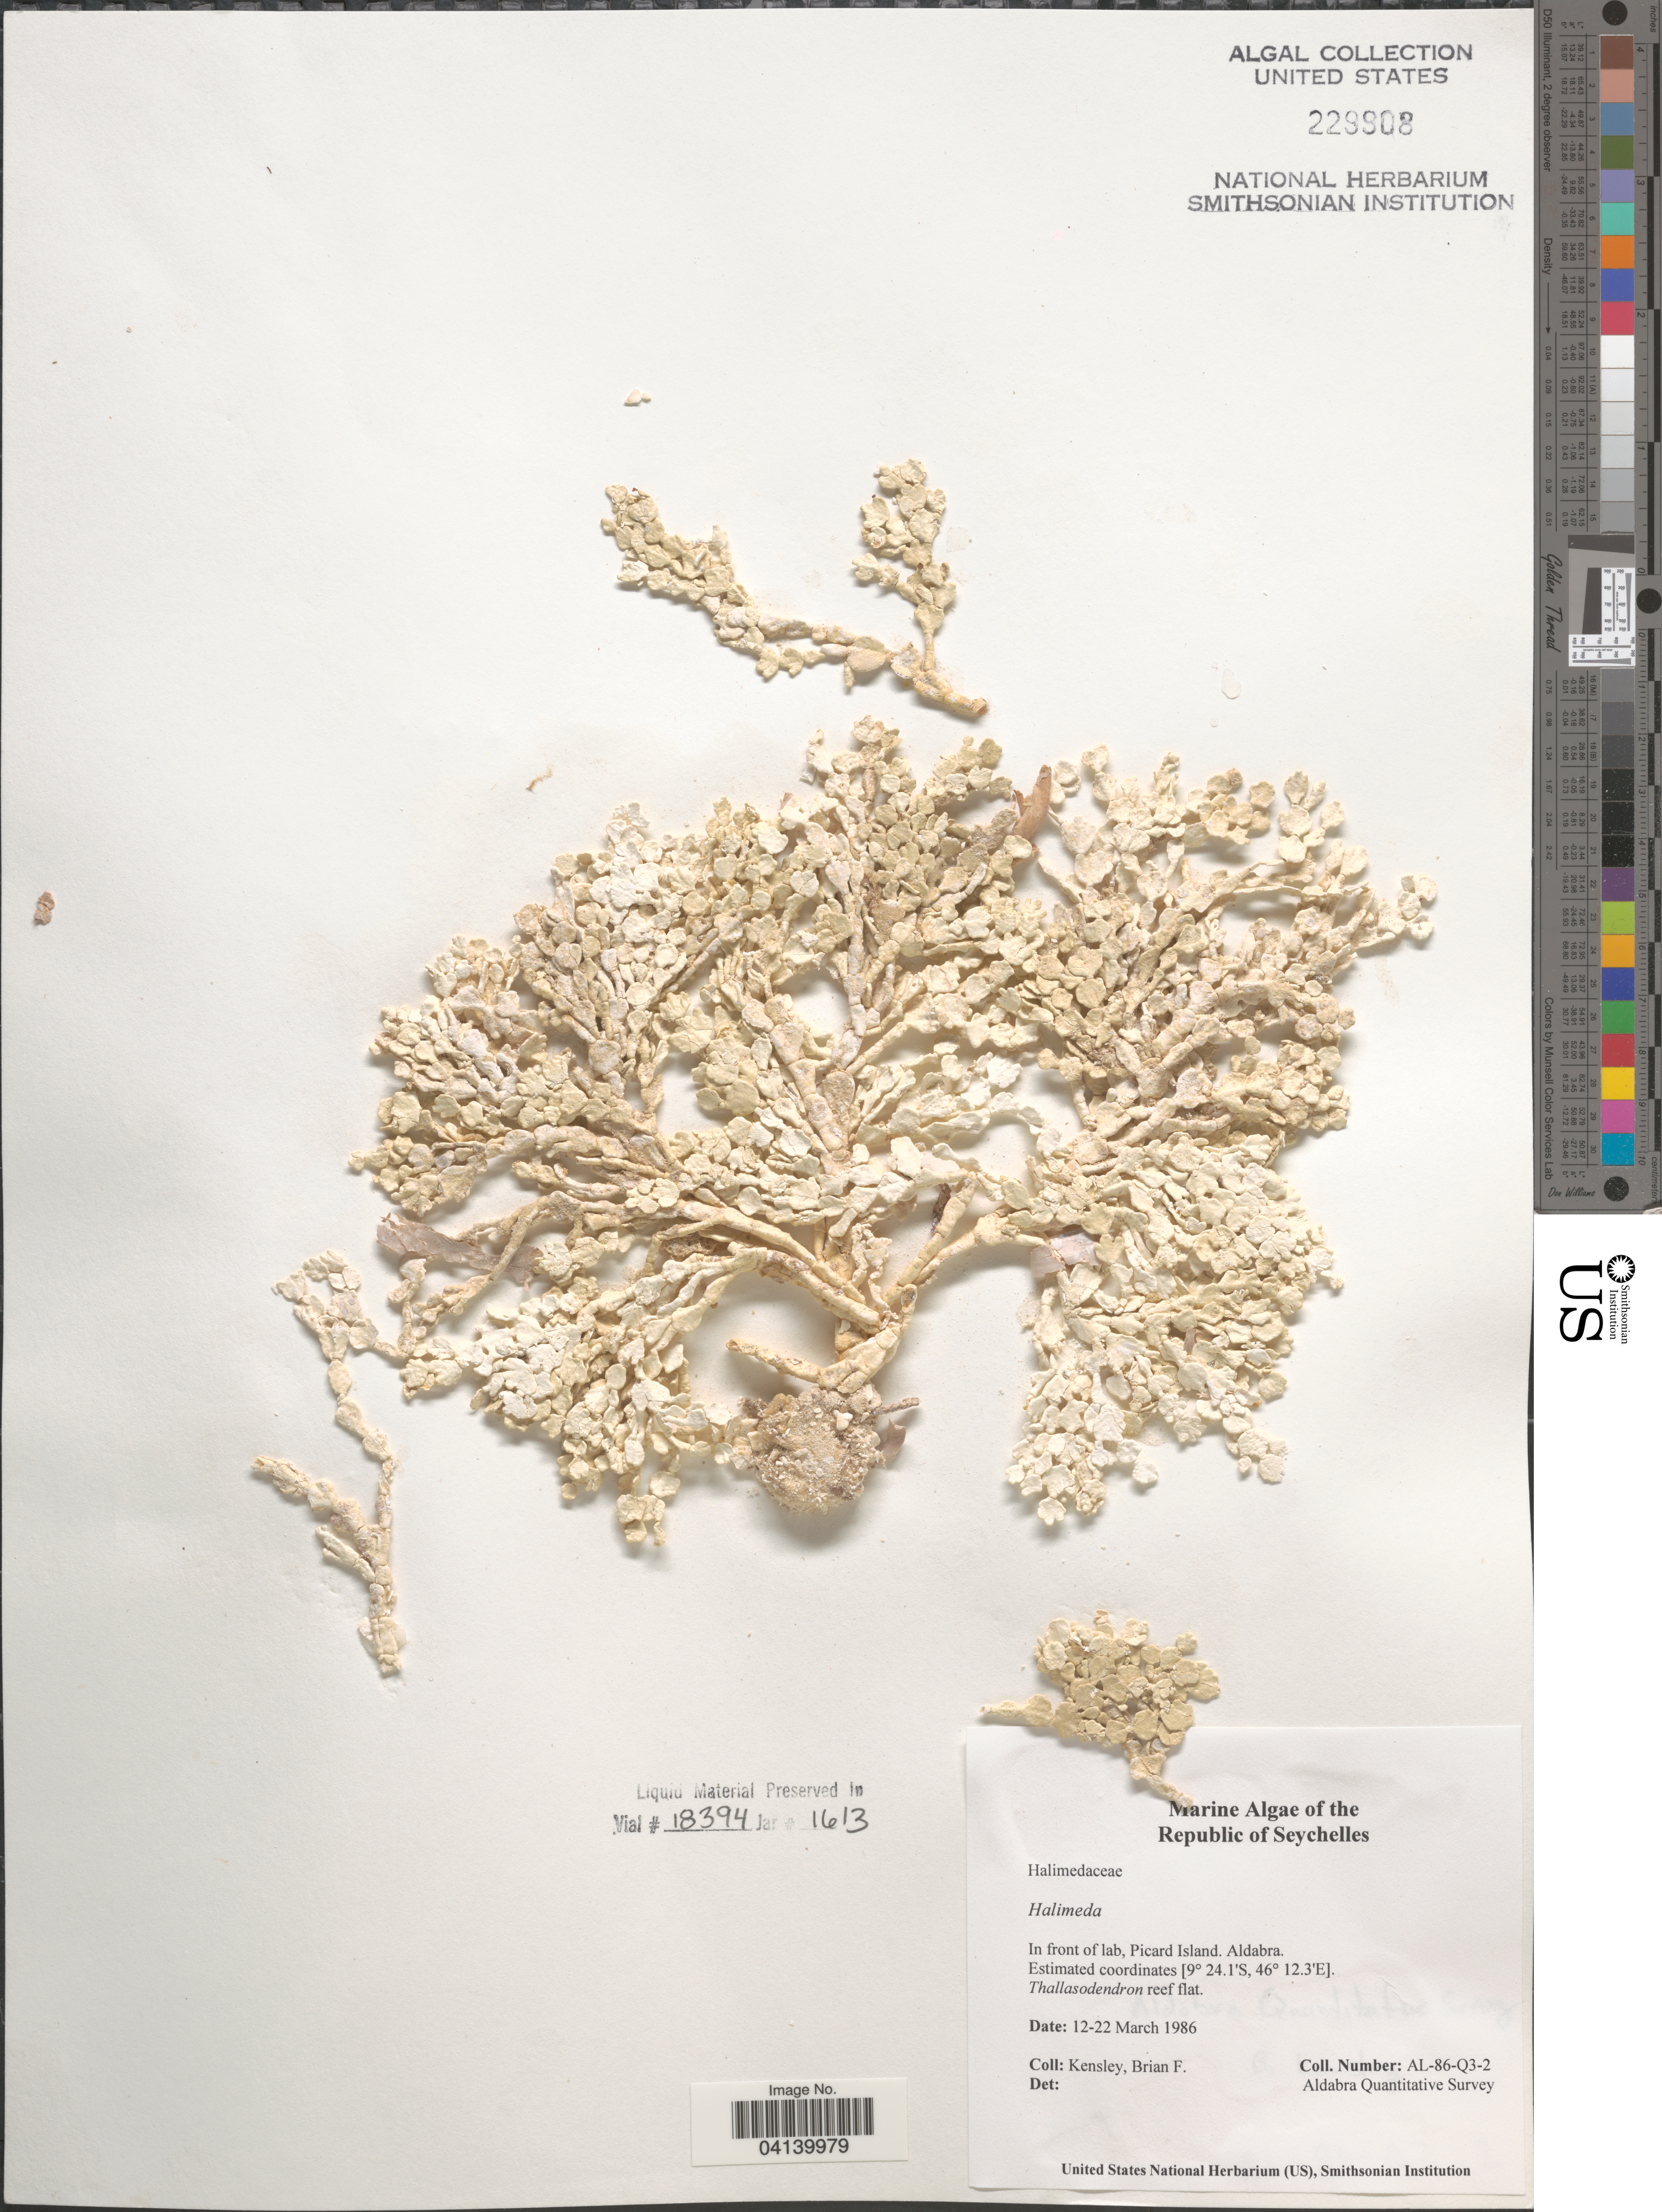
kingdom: Plantae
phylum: Chlorophyta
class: Ulvophyceae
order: Bryopsidales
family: Halimedaceae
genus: Halimeda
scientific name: Halimeda sp.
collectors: B. Kensley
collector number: AL-86-Q3-2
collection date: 1986-03-12/1986-03-22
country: Seychelles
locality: Republic of Seychelles. In front of lab, Picard Island. Aldabra. Aldabra Quantitative Survey.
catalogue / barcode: US 229908